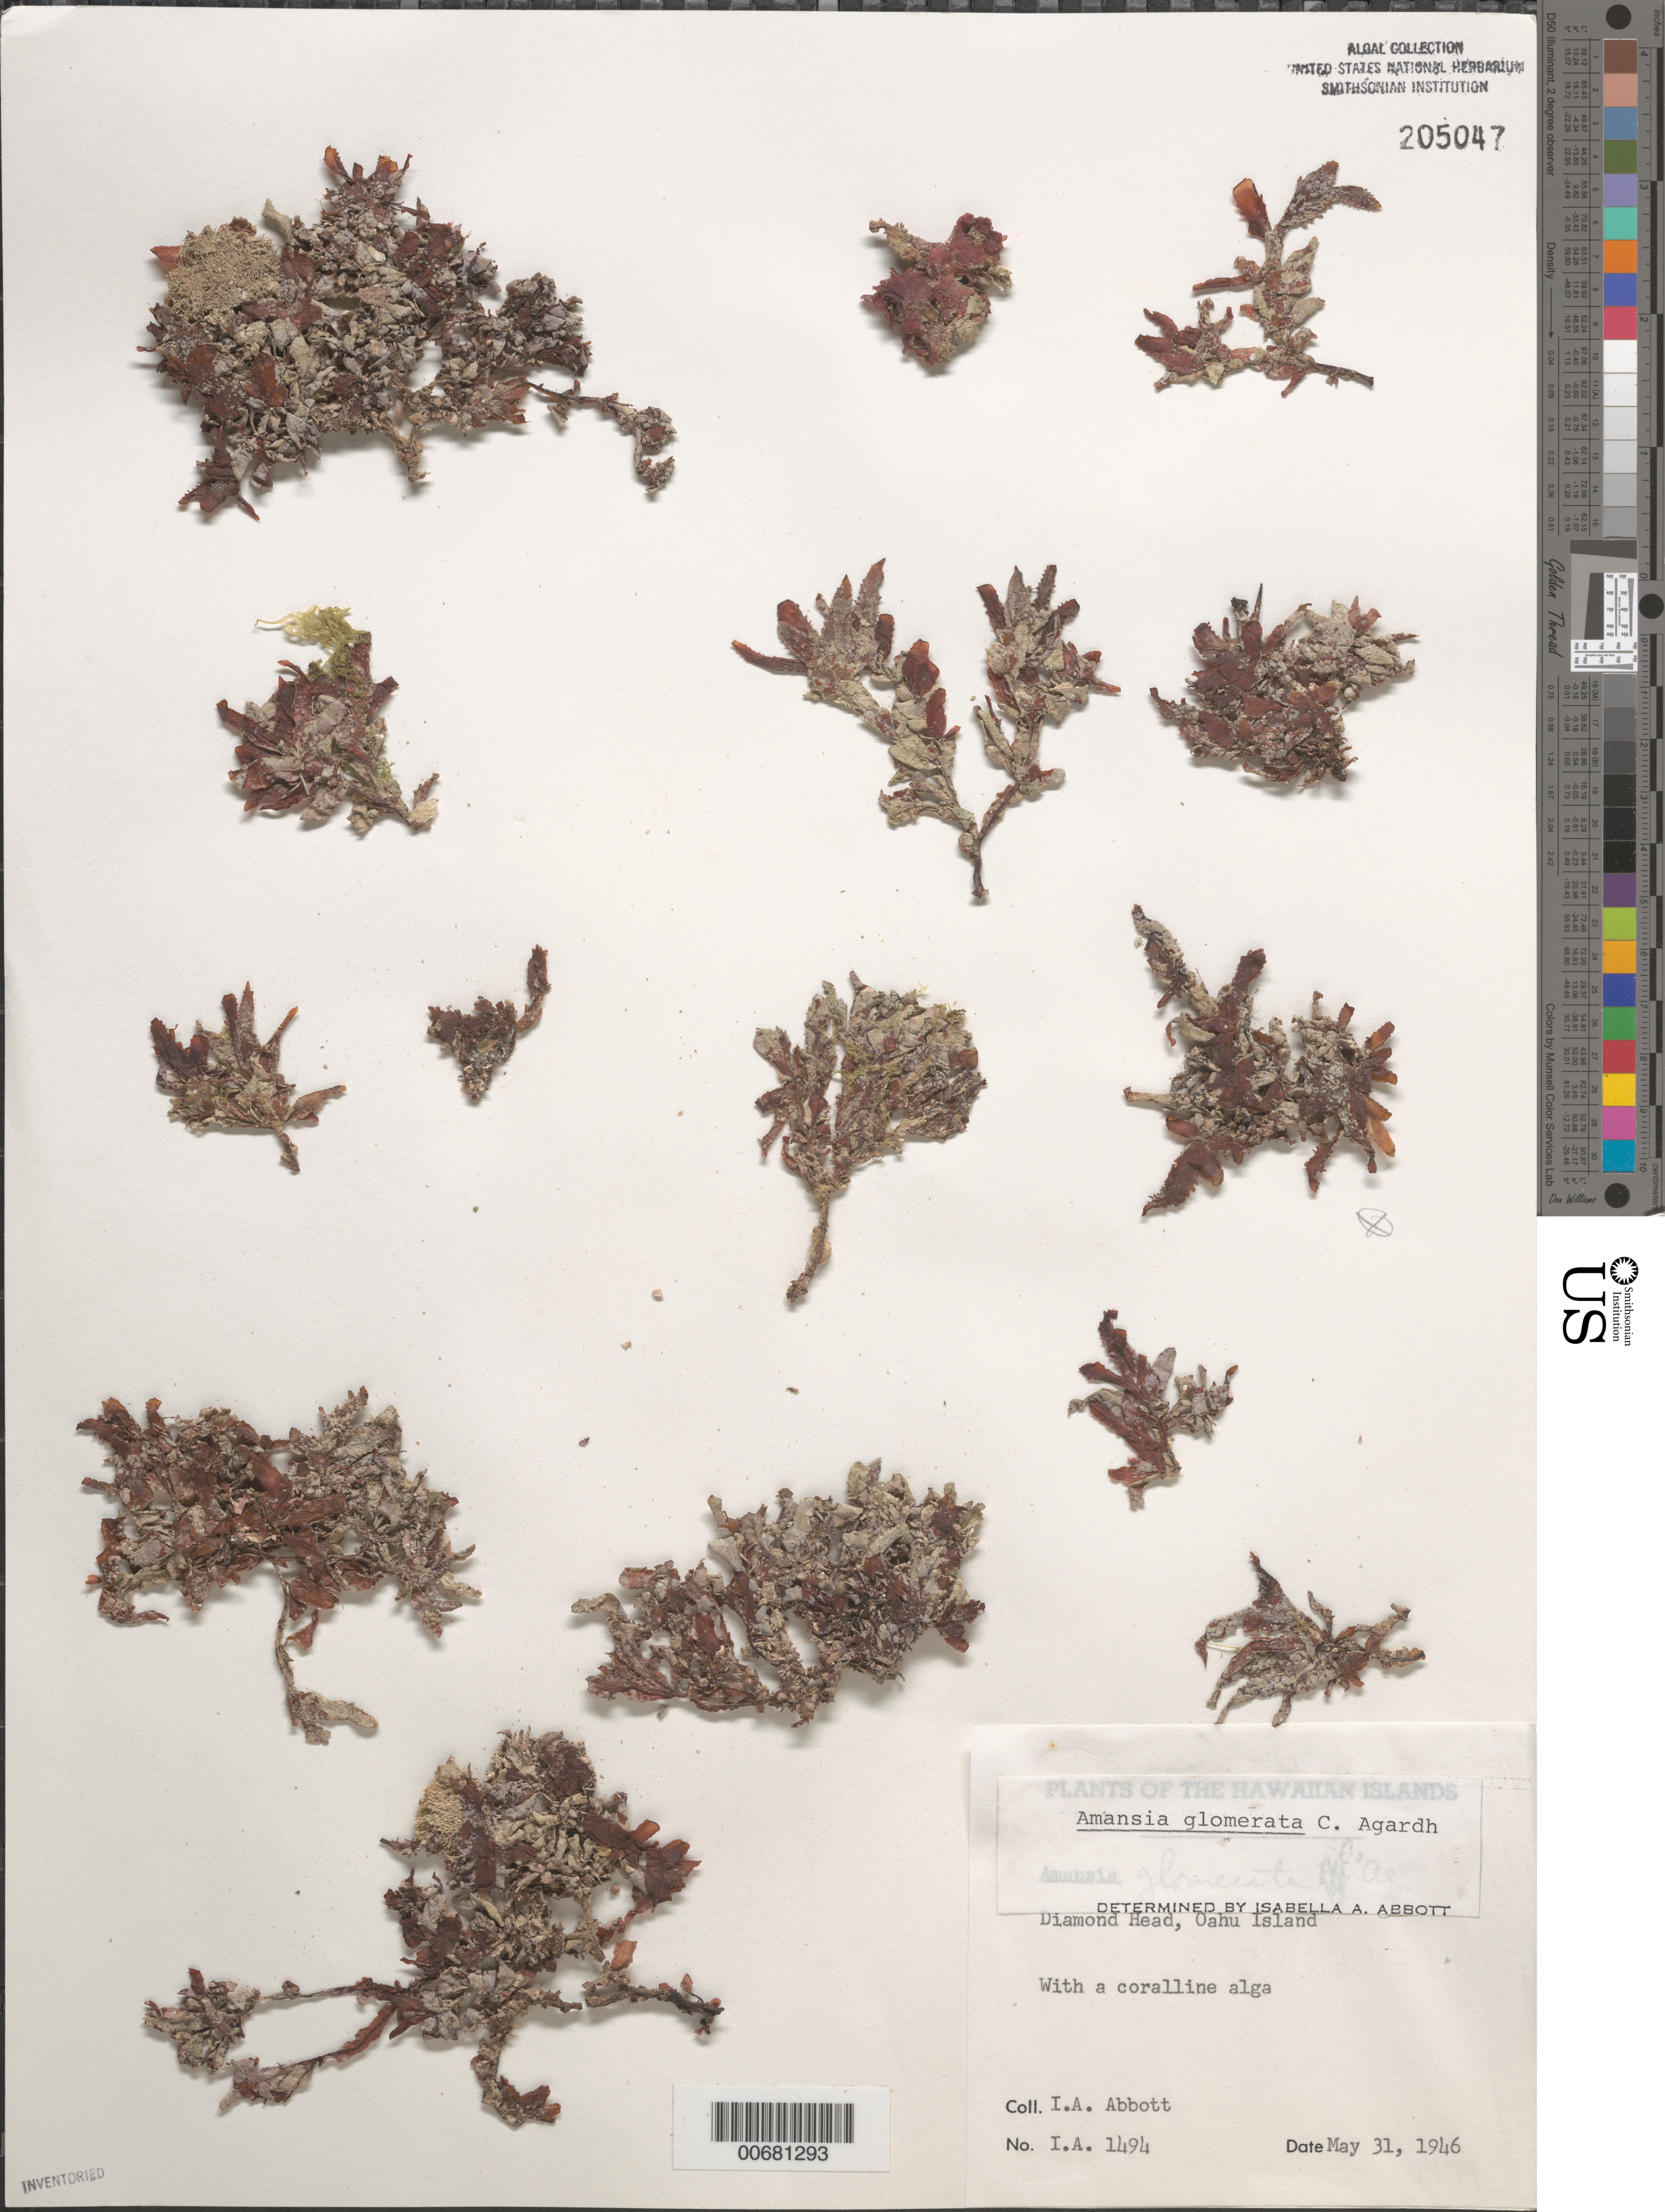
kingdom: Plantae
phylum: Rhodophyta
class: Florideophyceae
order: Ceramiales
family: Rhodomelaceae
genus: Amansia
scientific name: Amansia glomerata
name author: C. Agardh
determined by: Abbott, Isabella A.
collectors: I. A. Abbott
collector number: IAA 1494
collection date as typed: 31 May 1946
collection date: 1946-05-31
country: United States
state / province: Hawaii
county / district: Honolulu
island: Oahu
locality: Diamond Head.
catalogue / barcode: US 205047